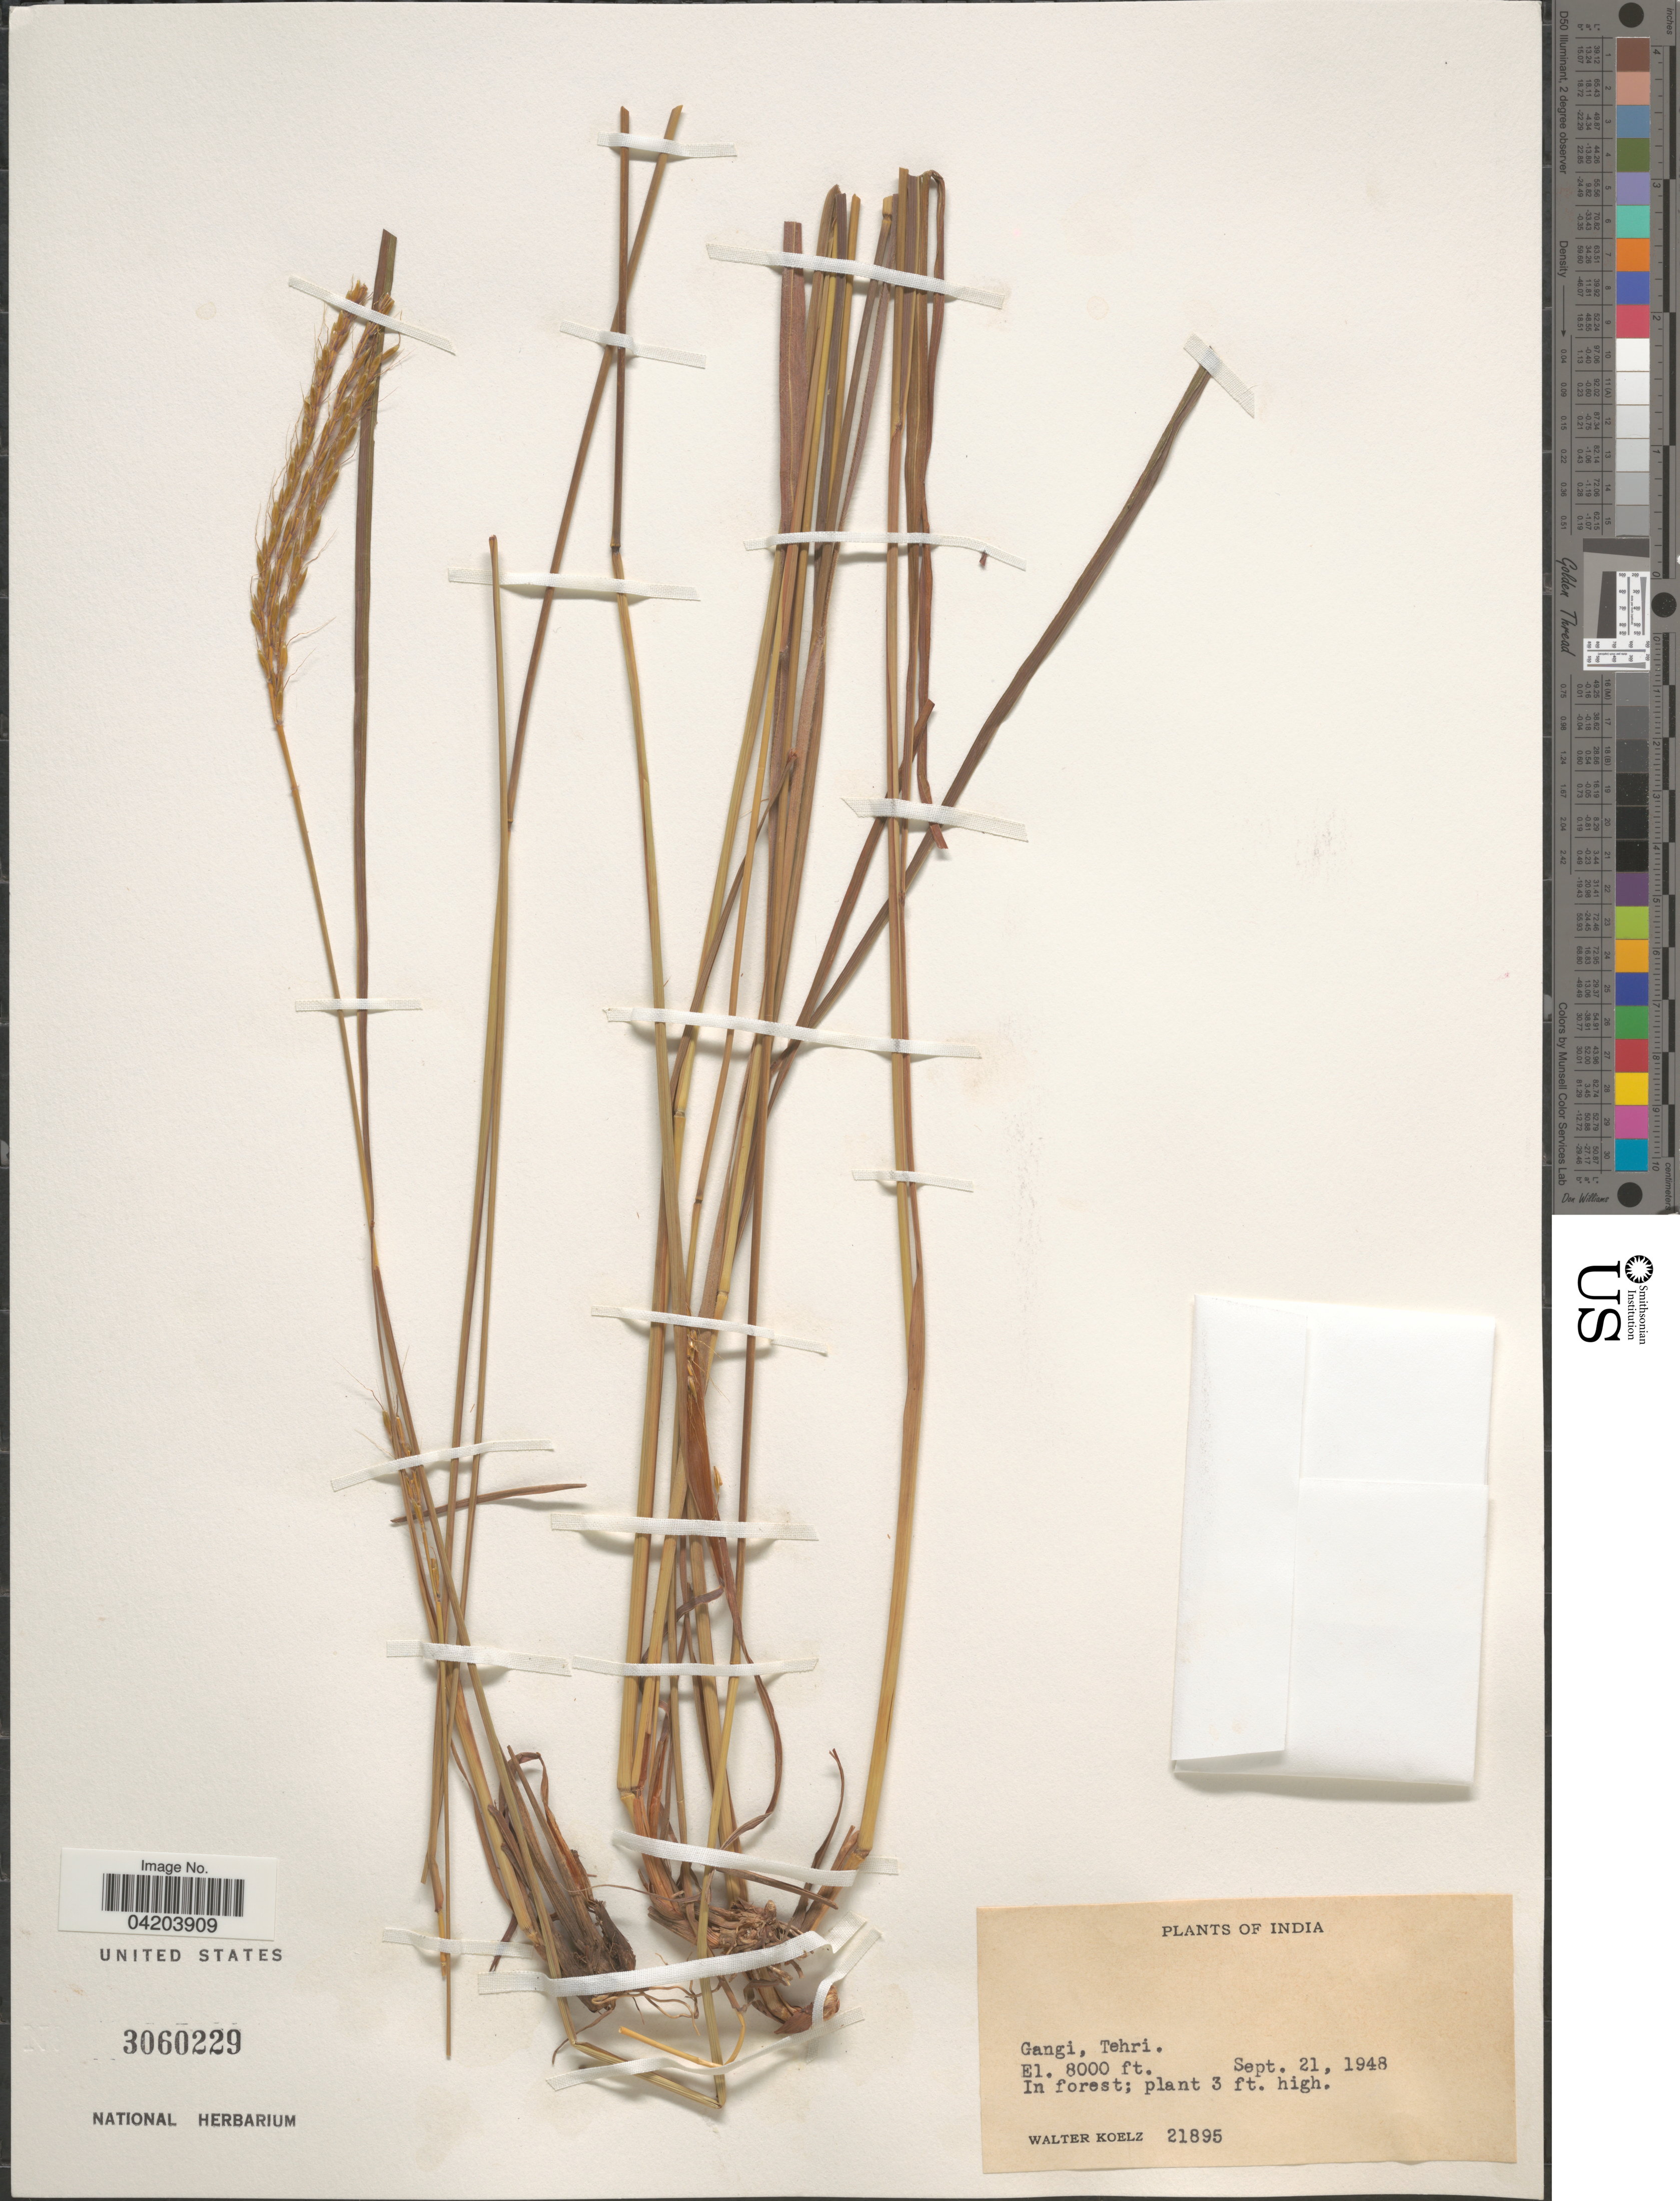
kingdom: Plantae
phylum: Tracheophyta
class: Liliopsida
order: Poales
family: Poaceae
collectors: W. N. Koelz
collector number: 21895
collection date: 1948-09-21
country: India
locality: Gangi, Tehri.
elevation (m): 2438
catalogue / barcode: US 3060229